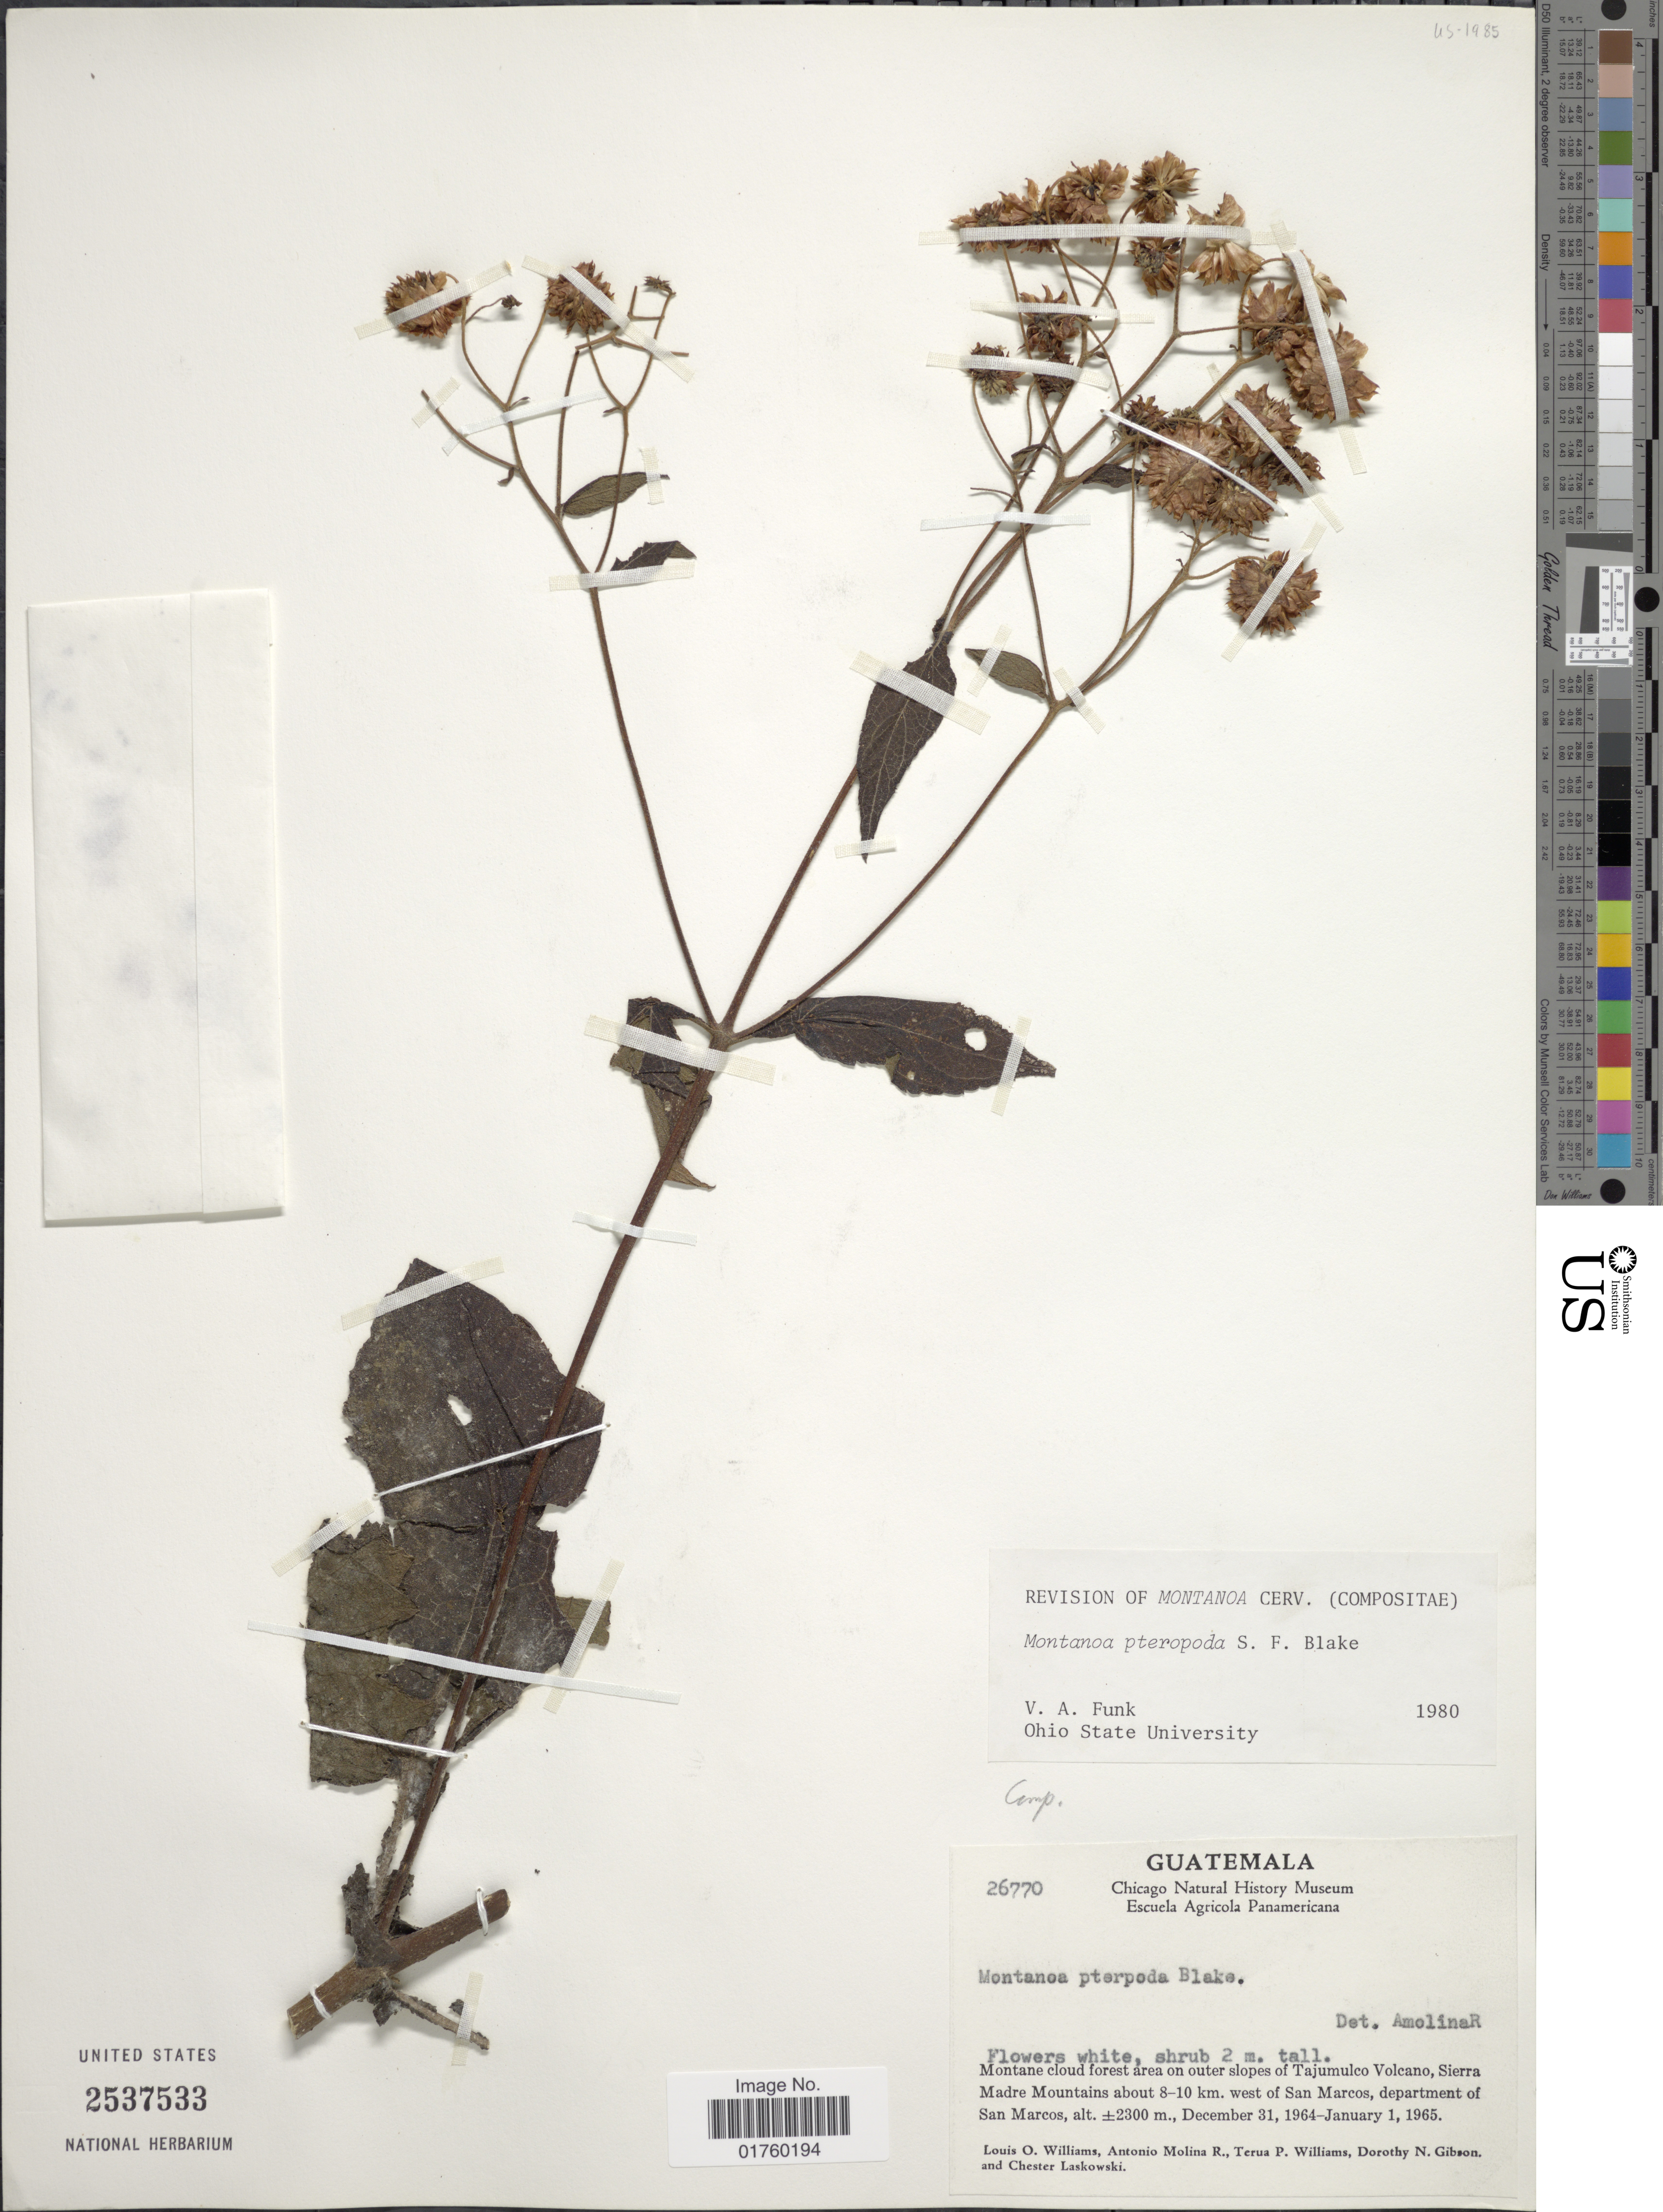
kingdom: Plantae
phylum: Tracheophyta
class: Magnoliopsida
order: Asterales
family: Asteraceae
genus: Montanoa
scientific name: Montanoa pteropoda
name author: S.F. Blake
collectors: L. O. Williams, A. Molina R., T. P. Williams, D. N. Gibson & C. Laskowski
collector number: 26770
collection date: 1964-12-31/1965-01-01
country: Guatemala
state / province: San Marcos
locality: Montane cloud forest area on outer slopes of Tajumulco, Volcano, Sierra Madre Mountains about 8-10 km. west of San Marcos.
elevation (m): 2300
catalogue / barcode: US 2537533